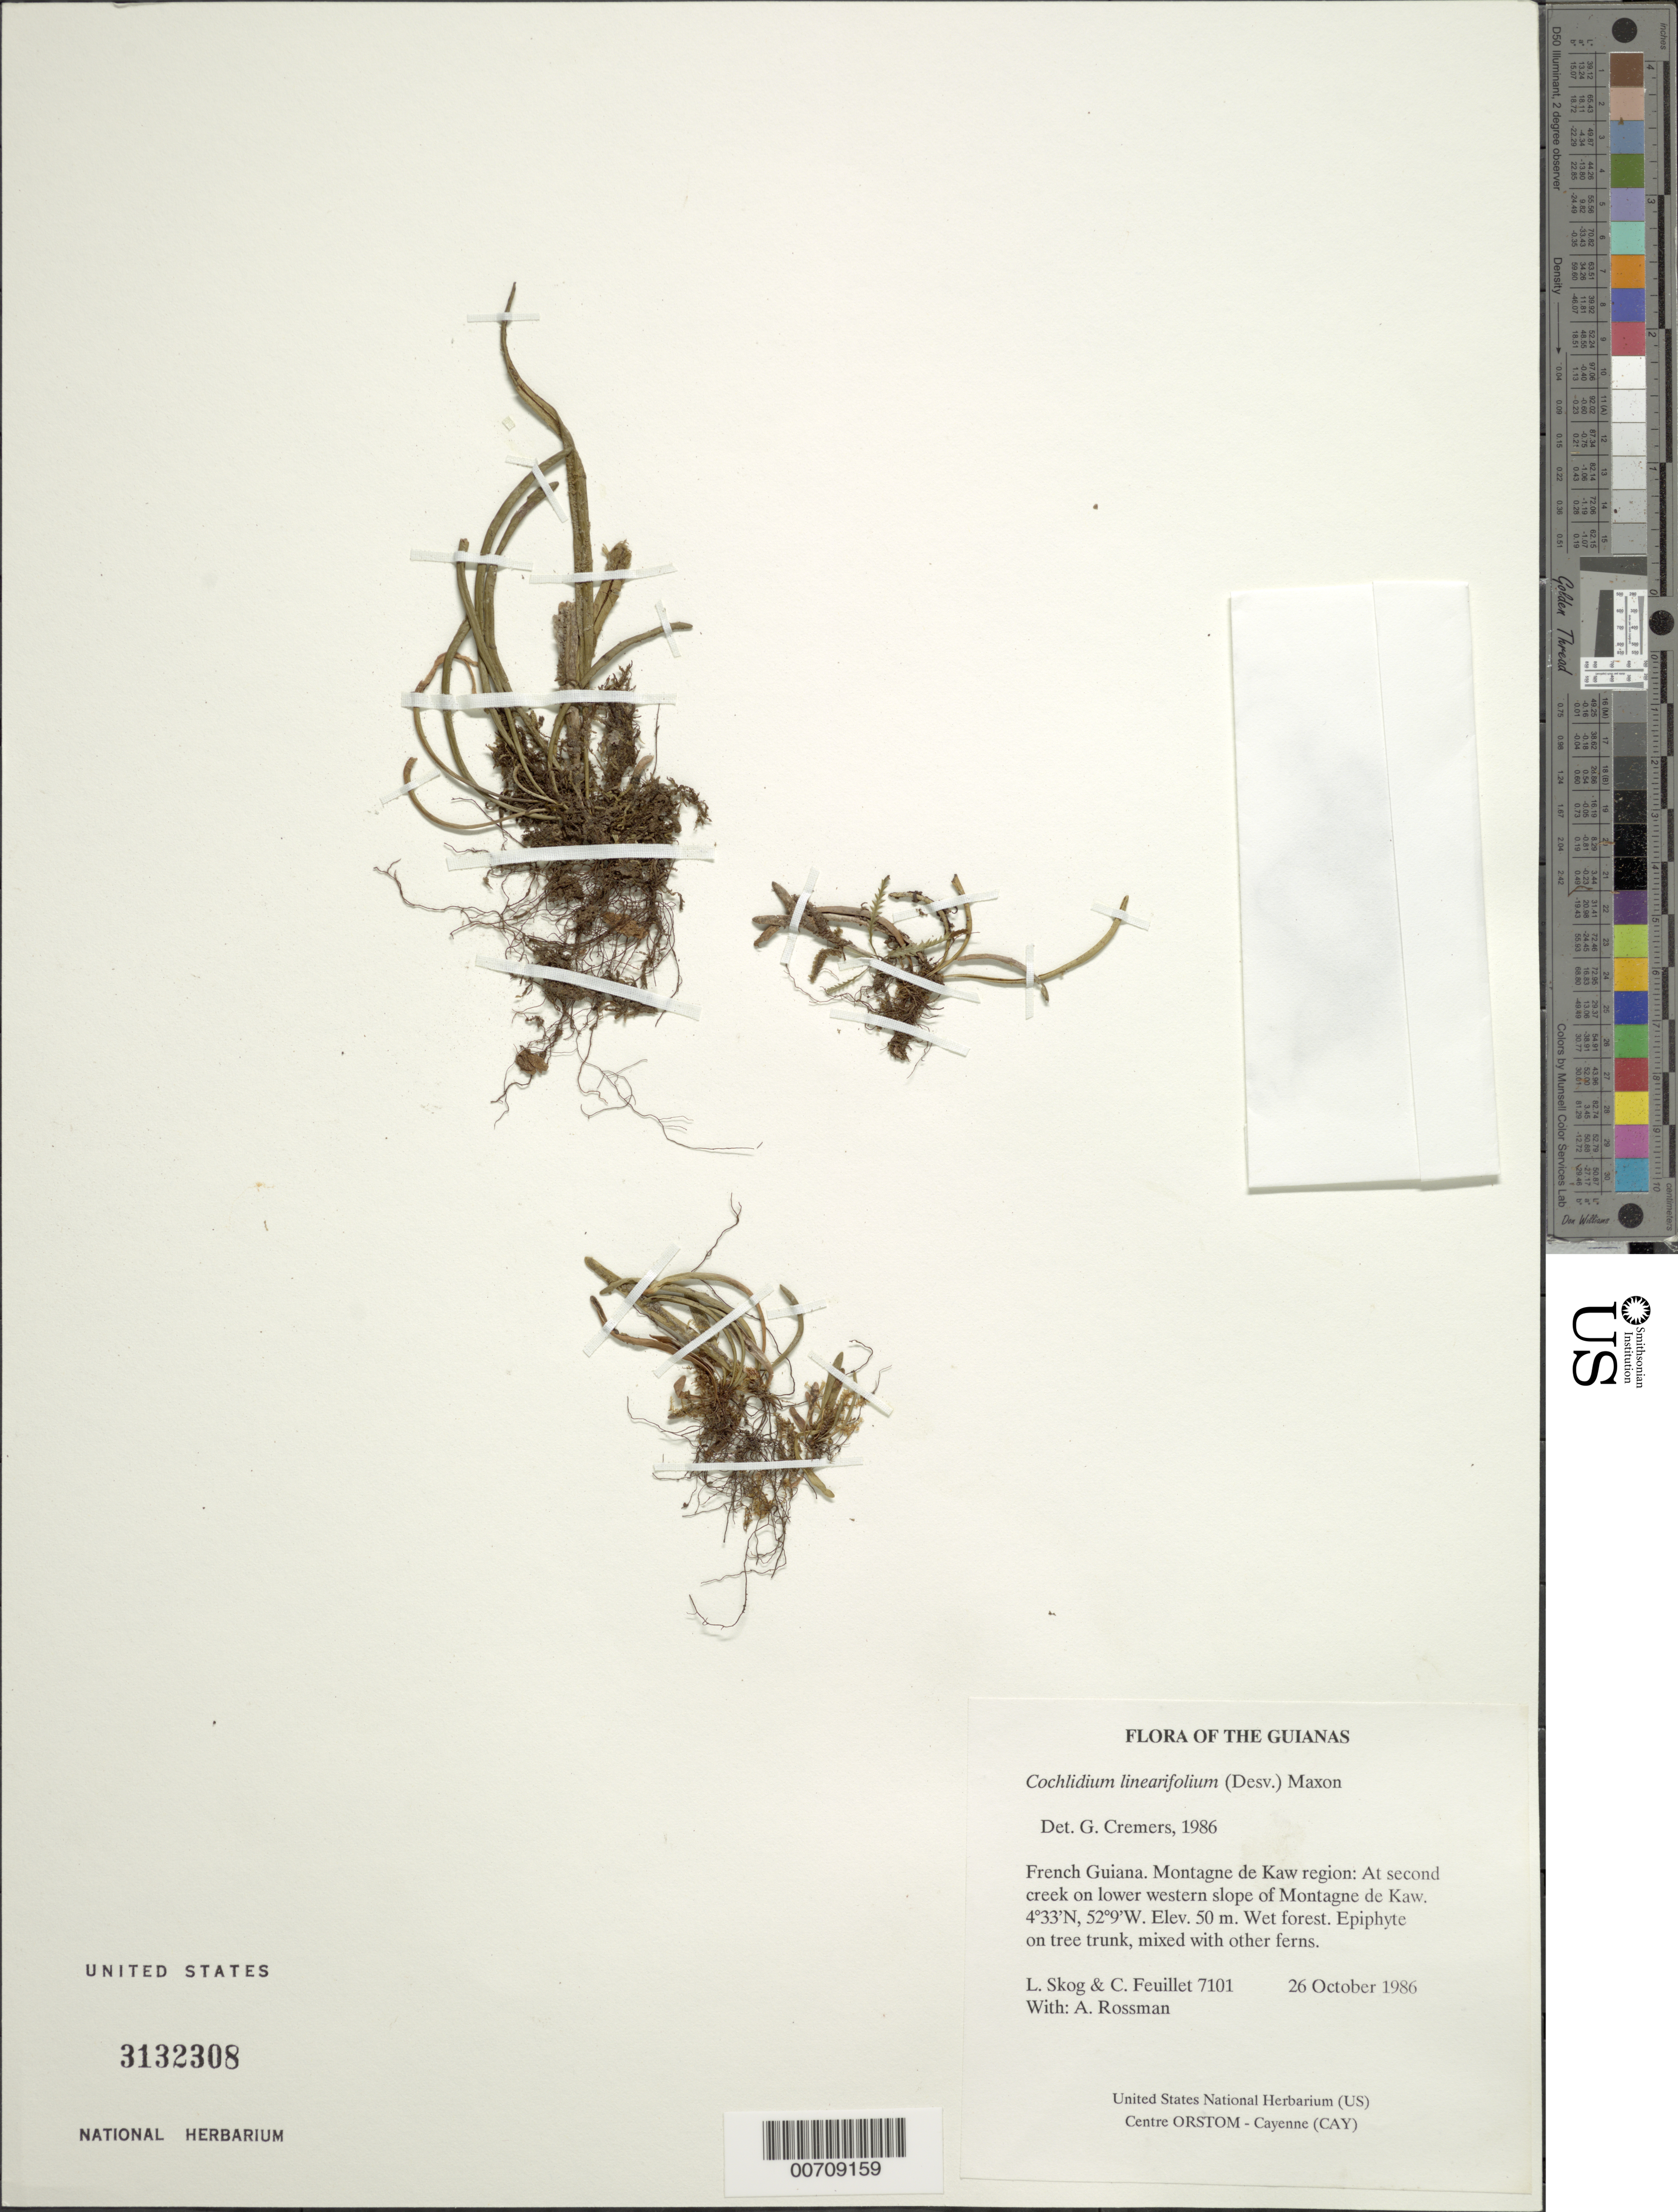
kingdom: Plantae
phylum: Tracheophyta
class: Polypodiopsida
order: Polypodiales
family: Polypodiaceae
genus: Cochlidium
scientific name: Cochlidium linearifolium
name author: (Desv.) Maxon ex C. Chr.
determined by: Cremers, Georges A.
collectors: L. E. Skog, C. Feuillet & A. Rossman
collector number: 7101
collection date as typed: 26 October 1986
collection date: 1986-10-26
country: French Guiana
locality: Montagne de Kaw. At second creek on lower western slope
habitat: Wet forest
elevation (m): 50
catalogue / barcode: US 3132308